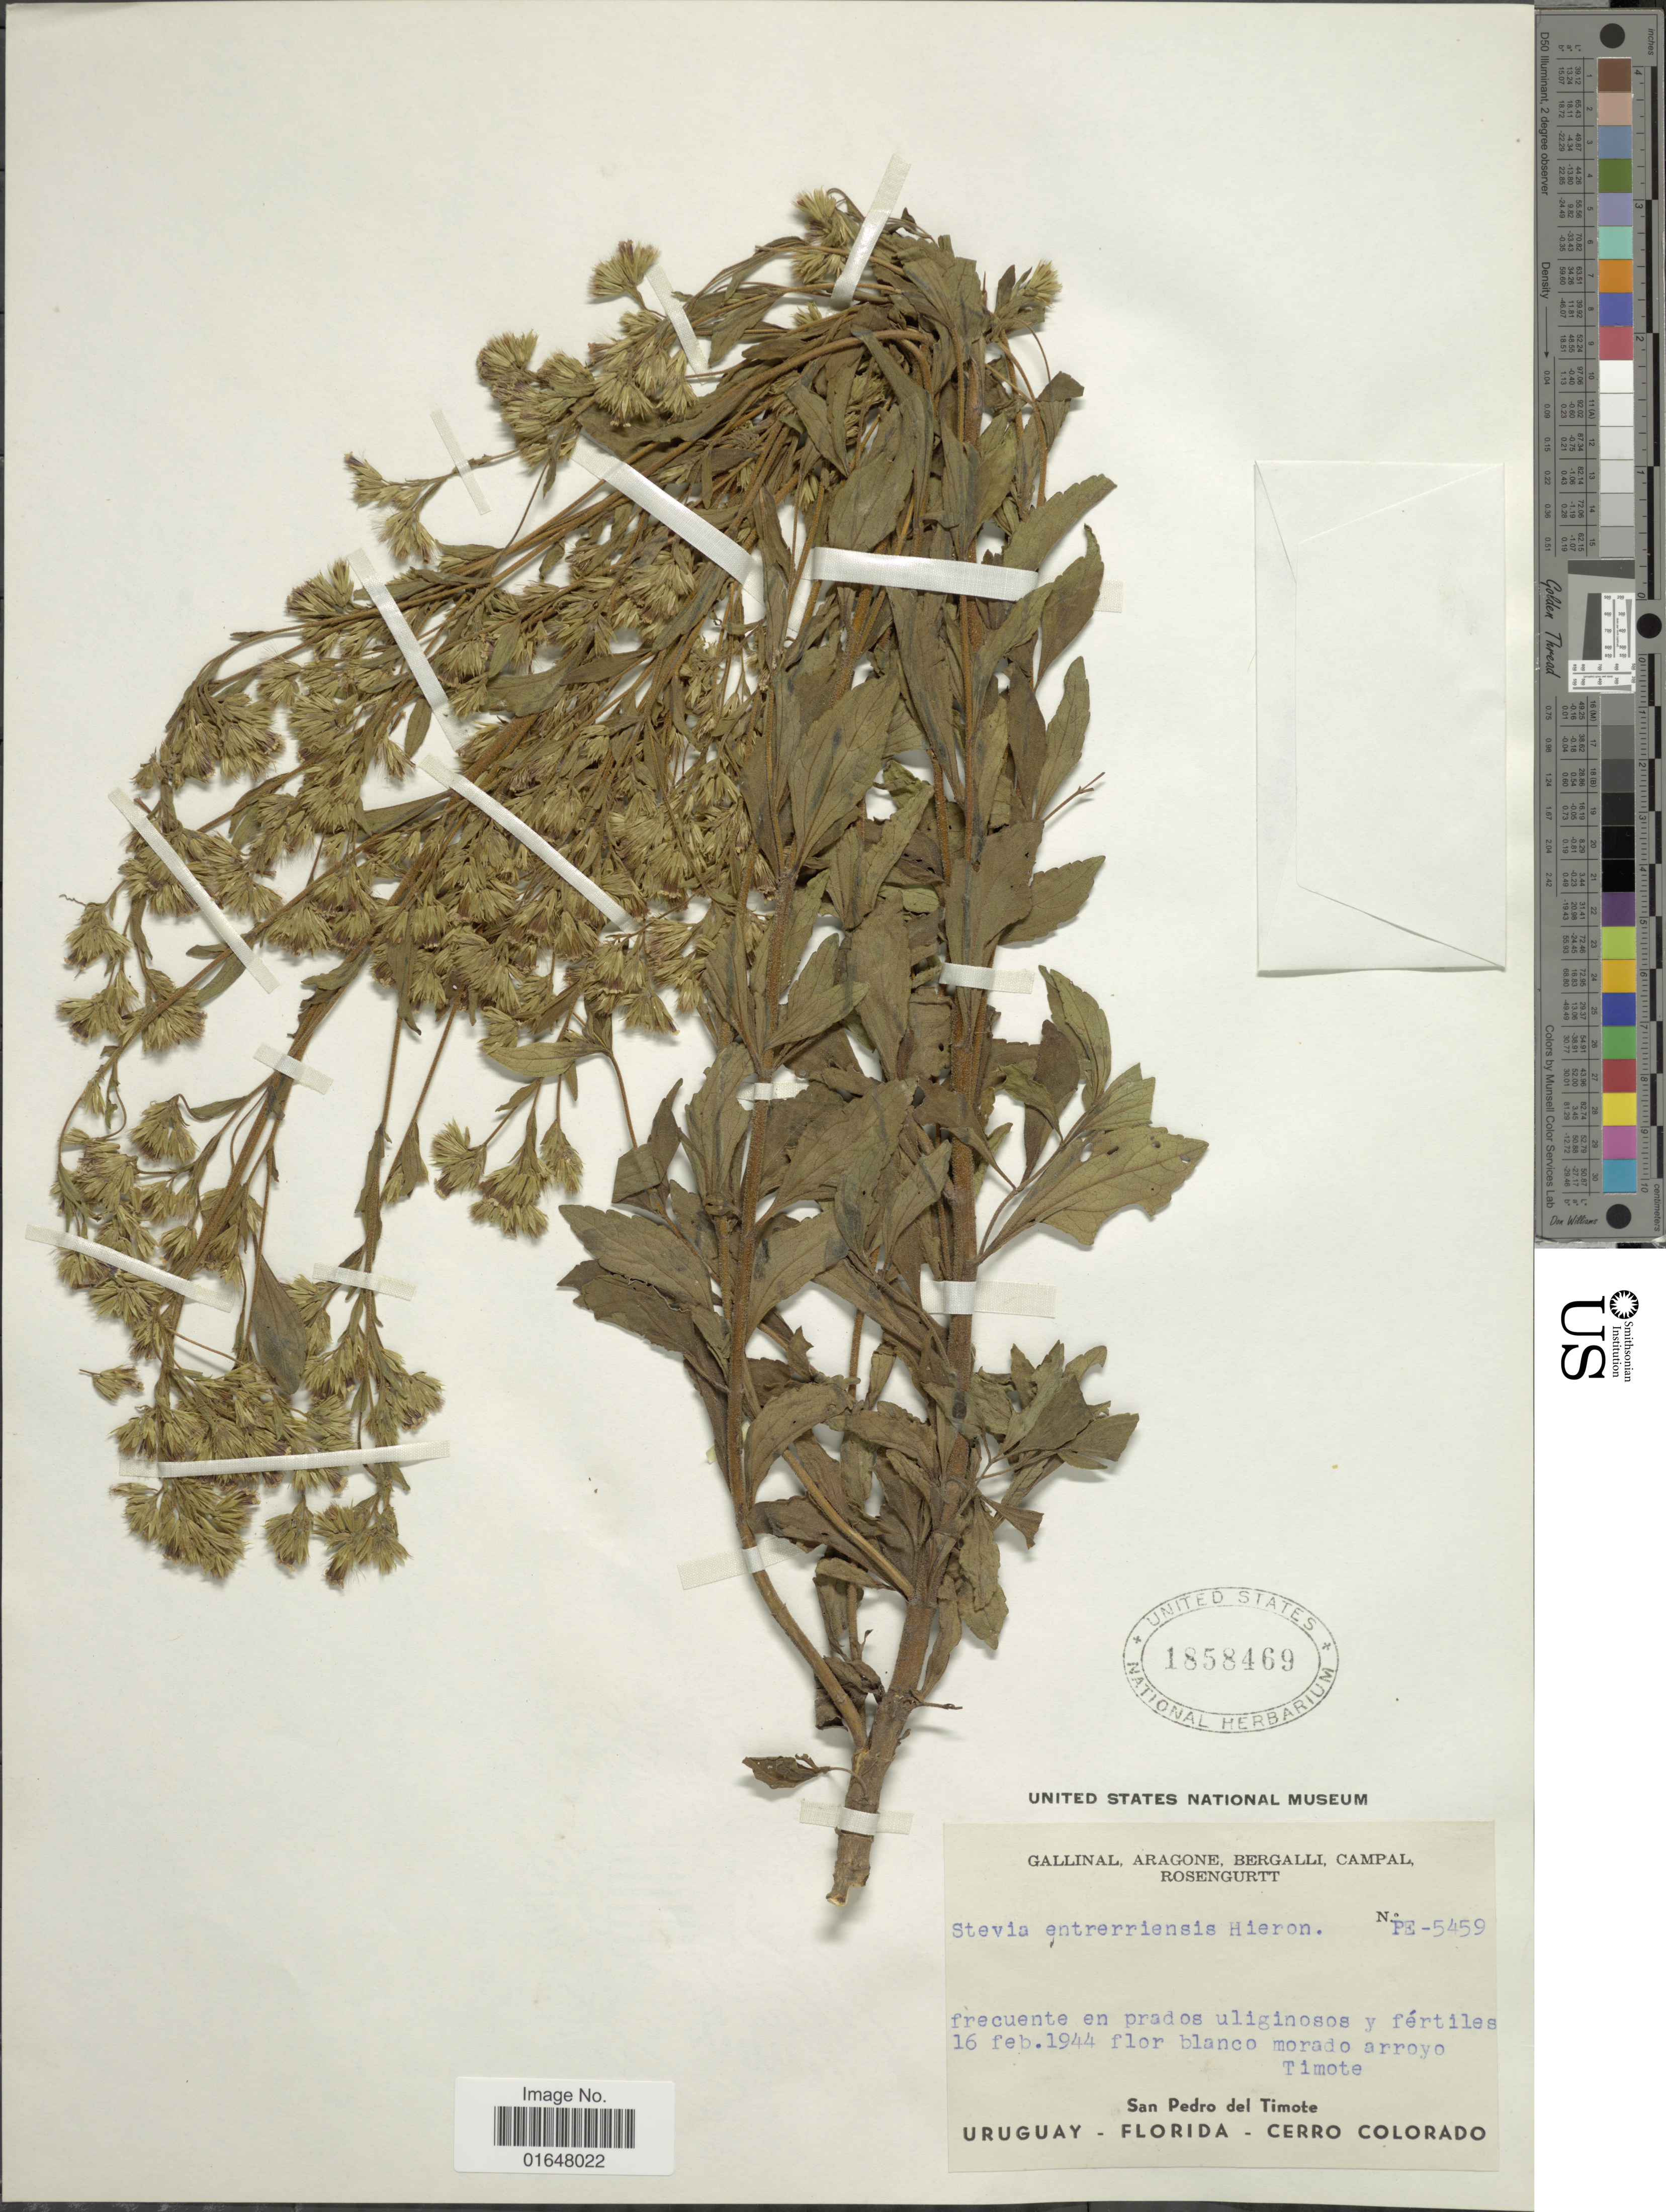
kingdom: Plantae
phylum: Tracheophyta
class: Magnoliopsida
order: Asterales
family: Asteraceae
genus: Stevia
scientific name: Stevia entreriensis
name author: Hieron.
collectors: -. Gallinal, -- Aragone, -- Bergalli, -- Campal & Rosengurtt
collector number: PE5459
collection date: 1944-02-16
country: Uruguay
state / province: Florida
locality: Arroyo Timote, San Pedro del Timote, Cerro Colorado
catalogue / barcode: US 1858469